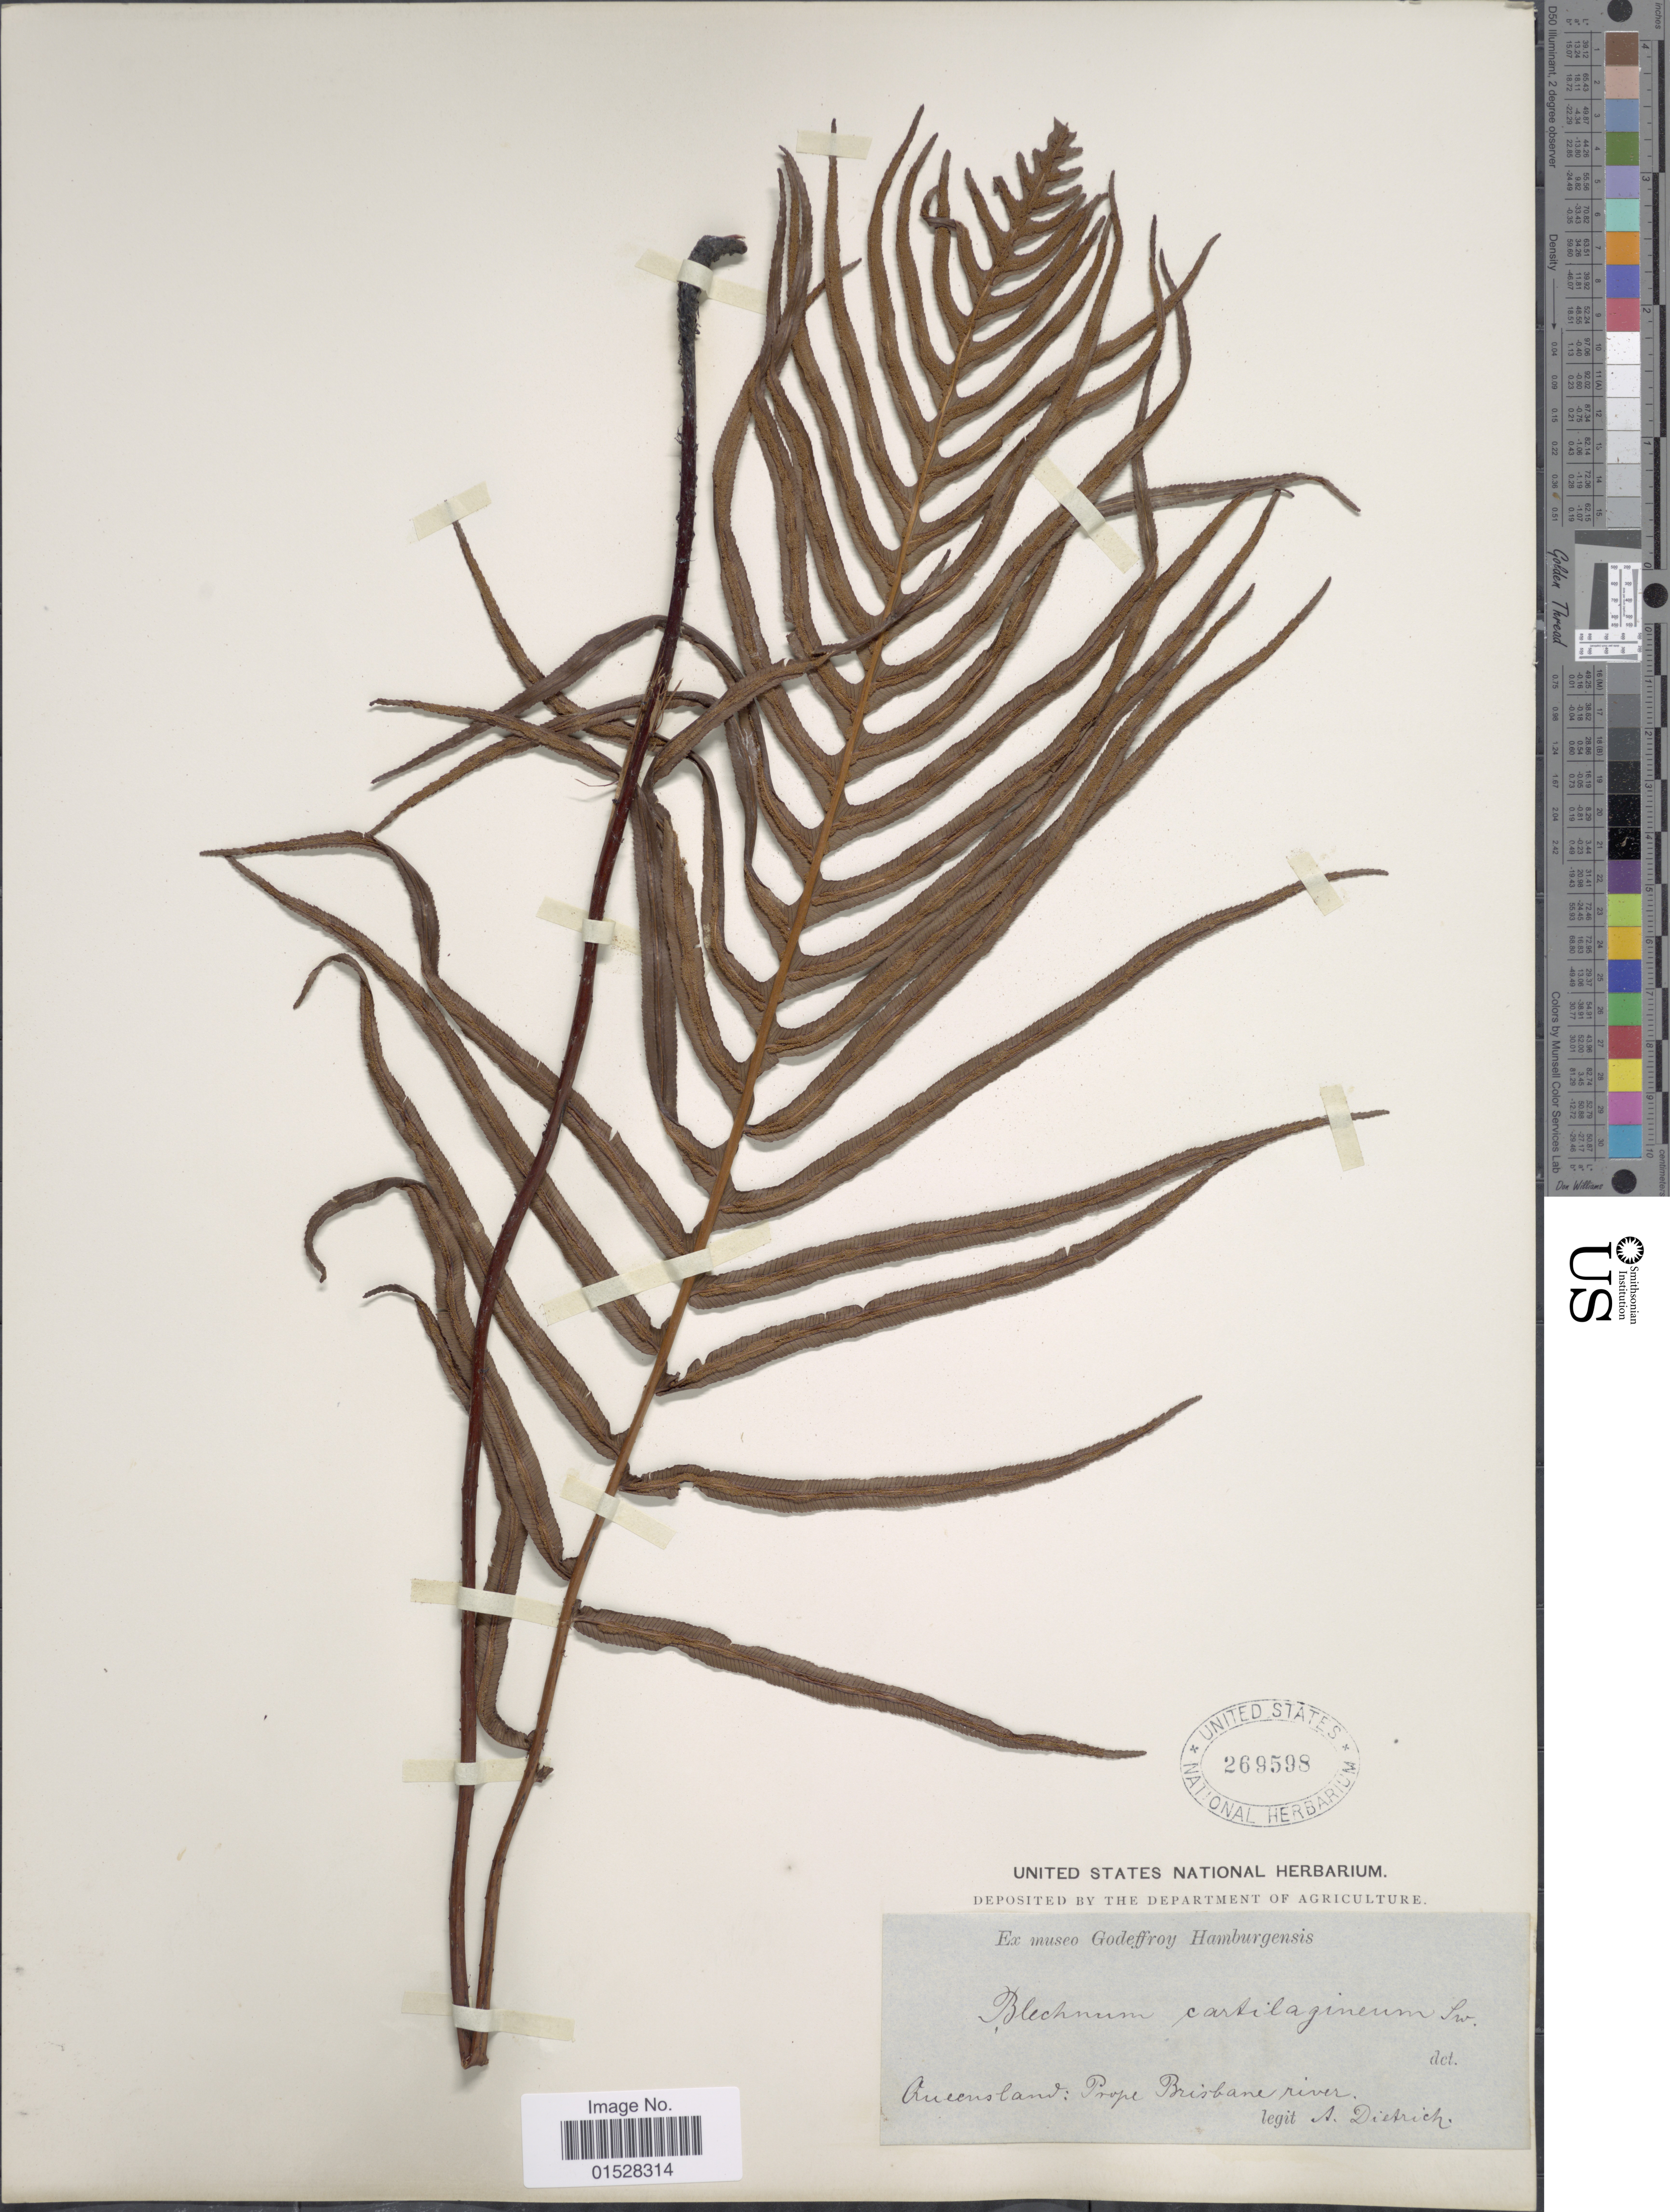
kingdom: Plantae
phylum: Tracheophyta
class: Polypodiopsida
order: Polypodiales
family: Blechnaceae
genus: Blechnum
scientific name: Blechnum cartilagineum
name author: Sw.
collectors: A. Dietrich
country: Australia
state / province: Queensland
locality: Prope Brisbane river.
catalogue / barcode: US 269598